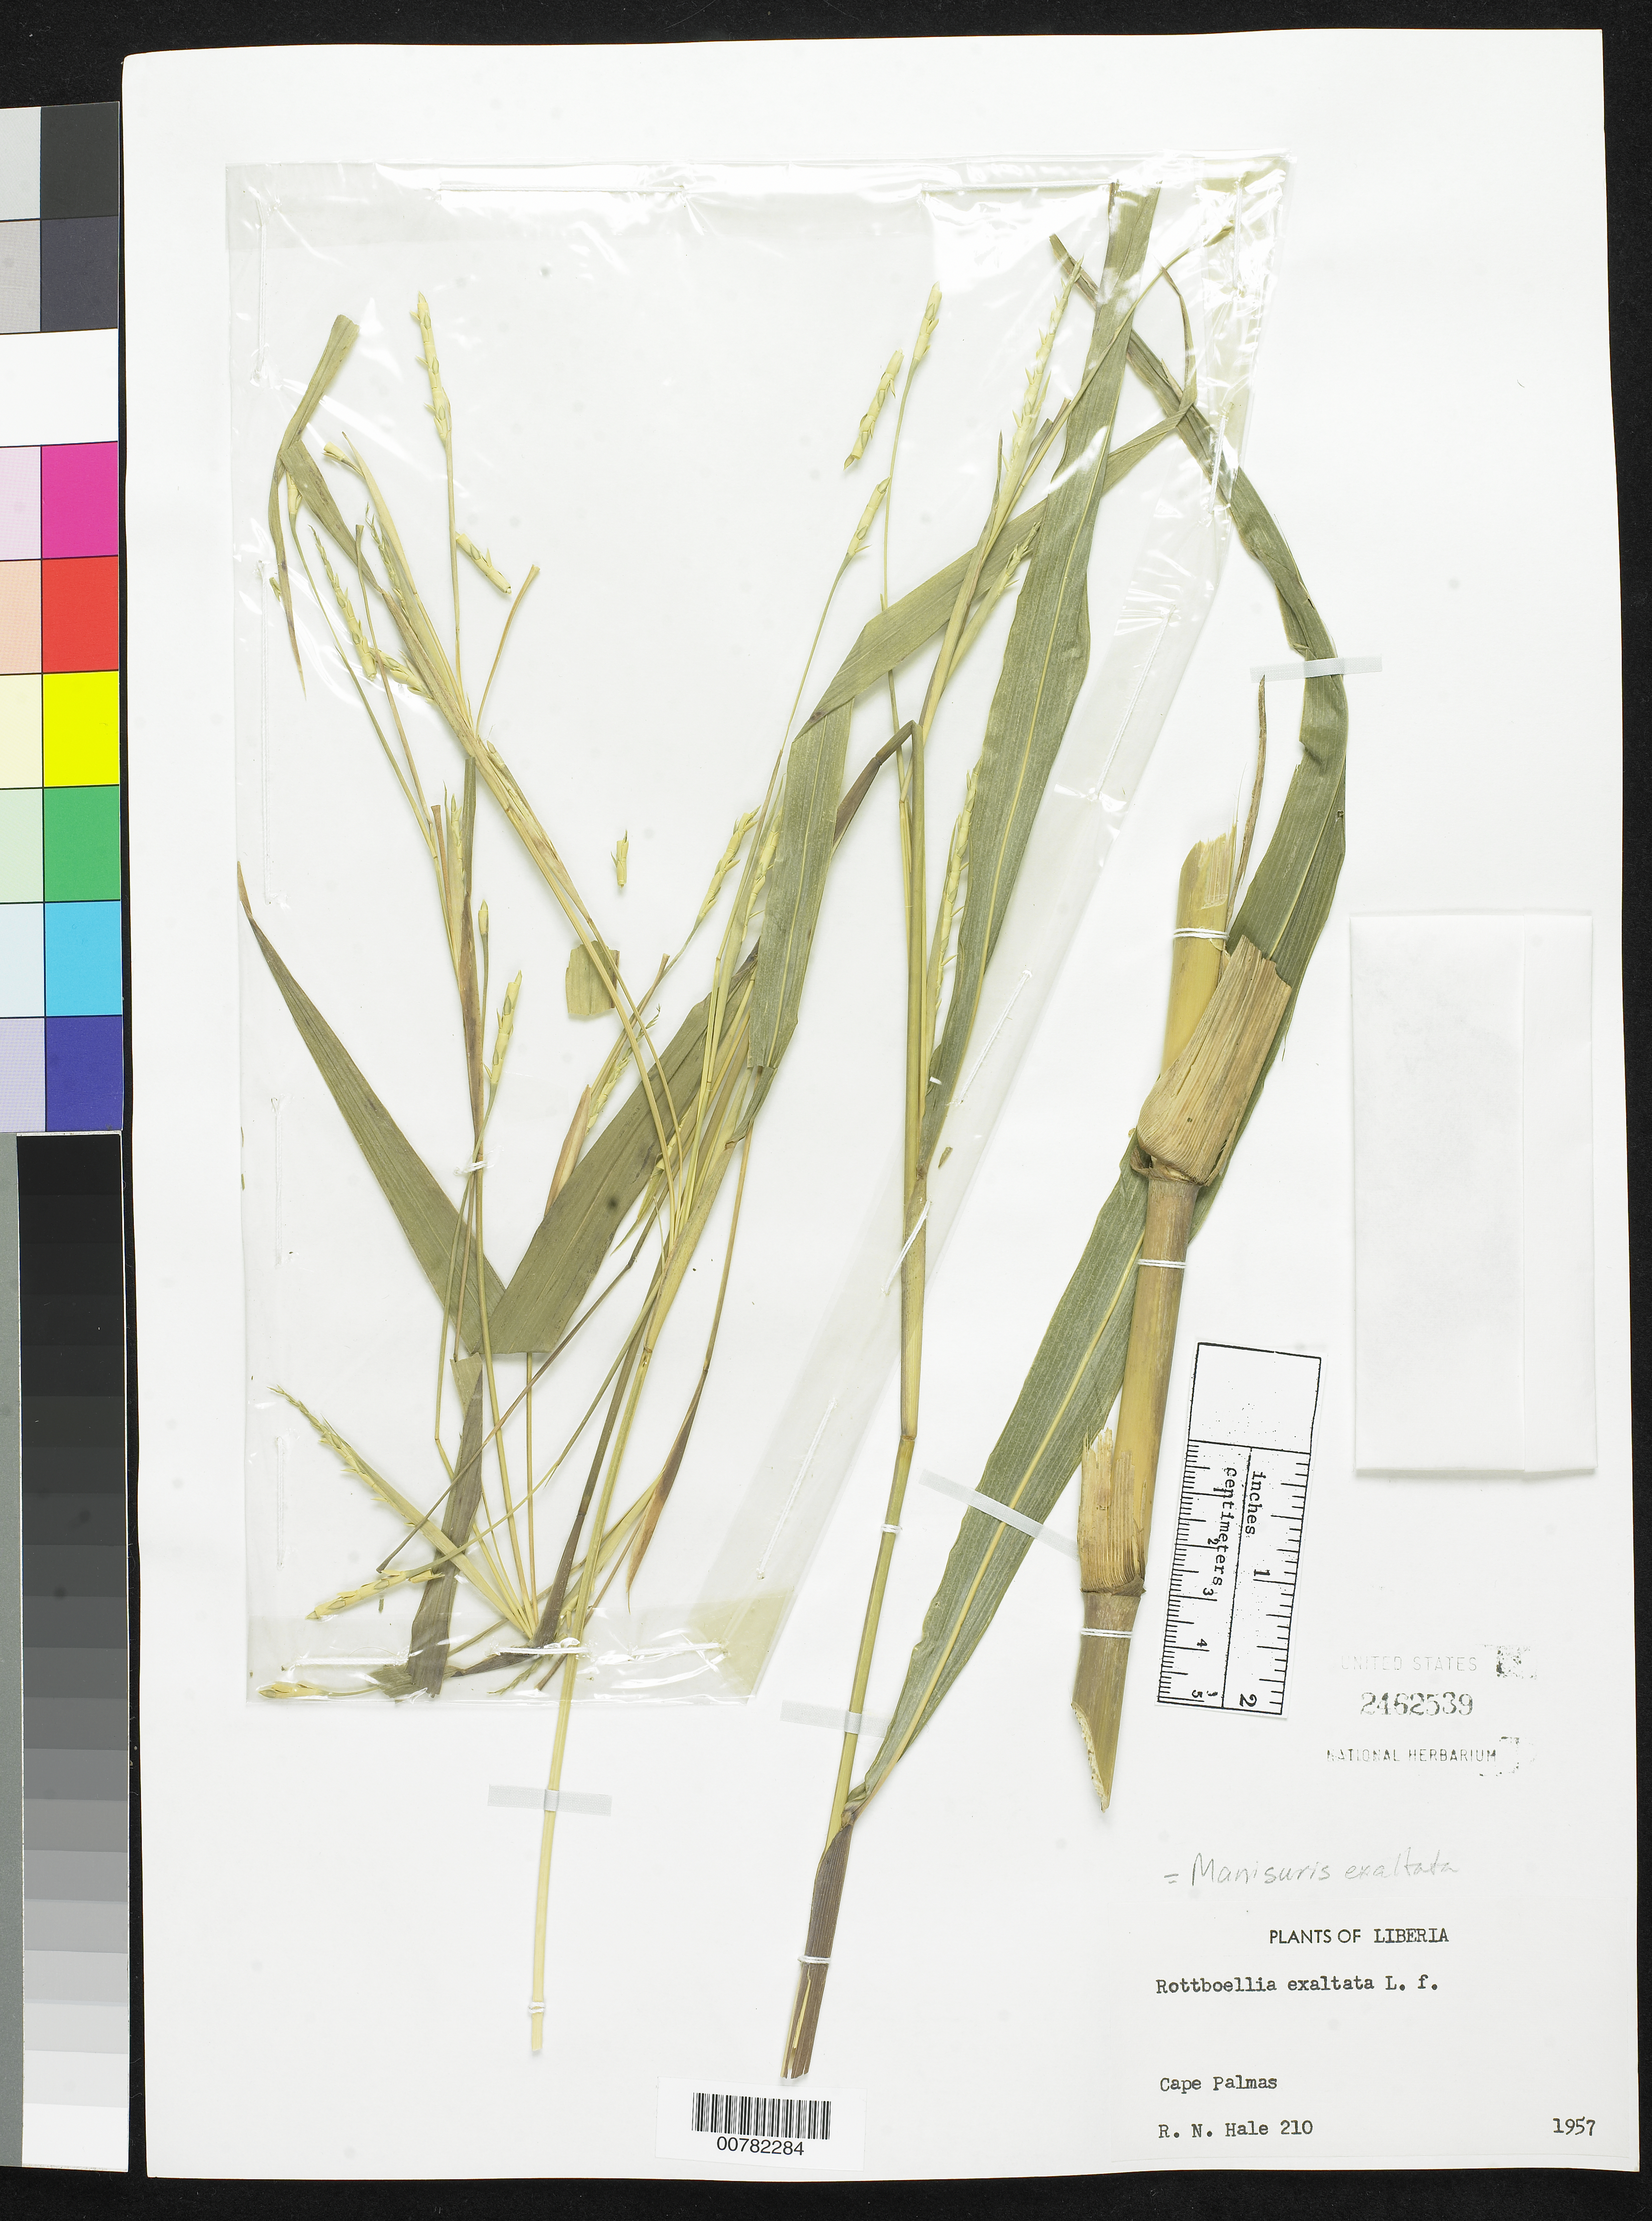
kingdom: Plantae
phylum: Tracheophyta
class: Liliopsida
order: Poales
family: Poaceae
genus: Rottboellia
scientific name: Rottboellia cochinchinensis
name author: (Lour.) Clayton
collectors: R. N. Hale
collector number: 210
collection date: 1957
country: Liberia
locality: Cape Palmas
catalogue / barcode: US 2462539